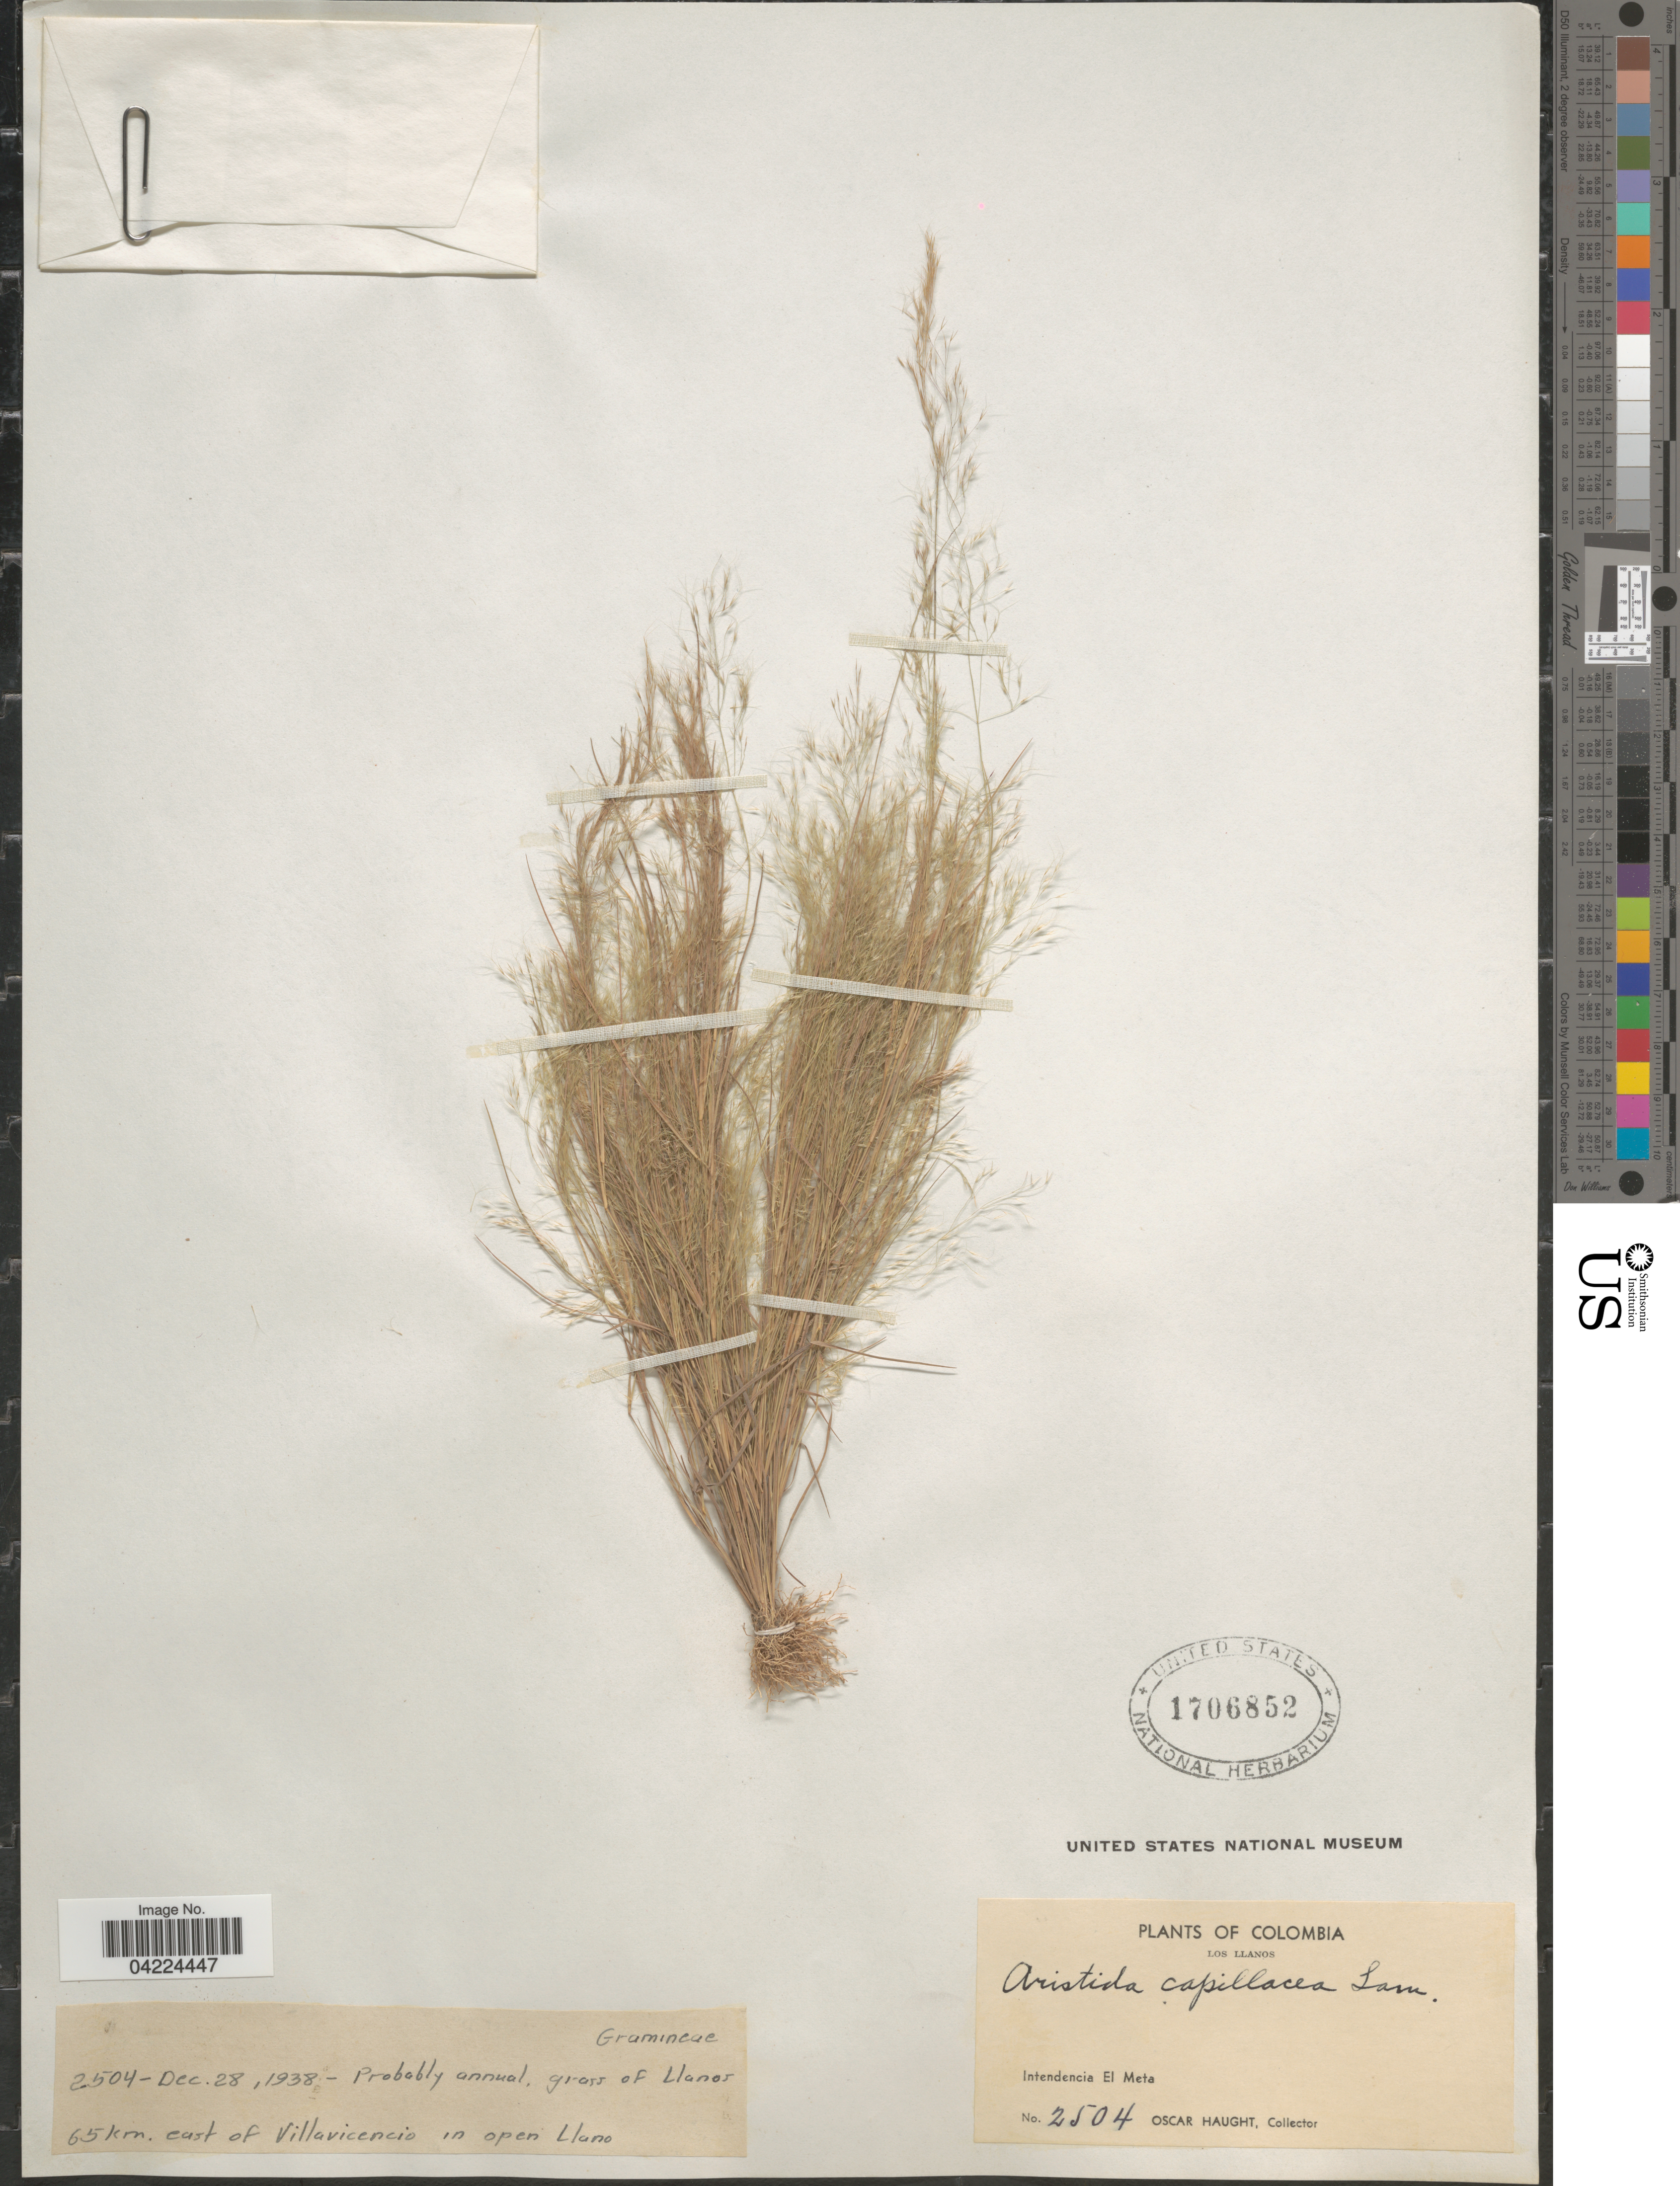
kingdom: Plantae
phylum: Tracheophyta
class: Liliopsida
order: Poales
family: Poaceae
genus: Aristida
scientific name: Aristida capillacea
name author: Lam.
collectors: O. L. Haught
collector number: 2504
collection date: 1938-12-28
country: Colombia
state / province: Meta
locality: Los Llanos 65 km. east of Villavicencio in open Llano. Intendencia El Meta.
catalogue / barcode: US 1706852